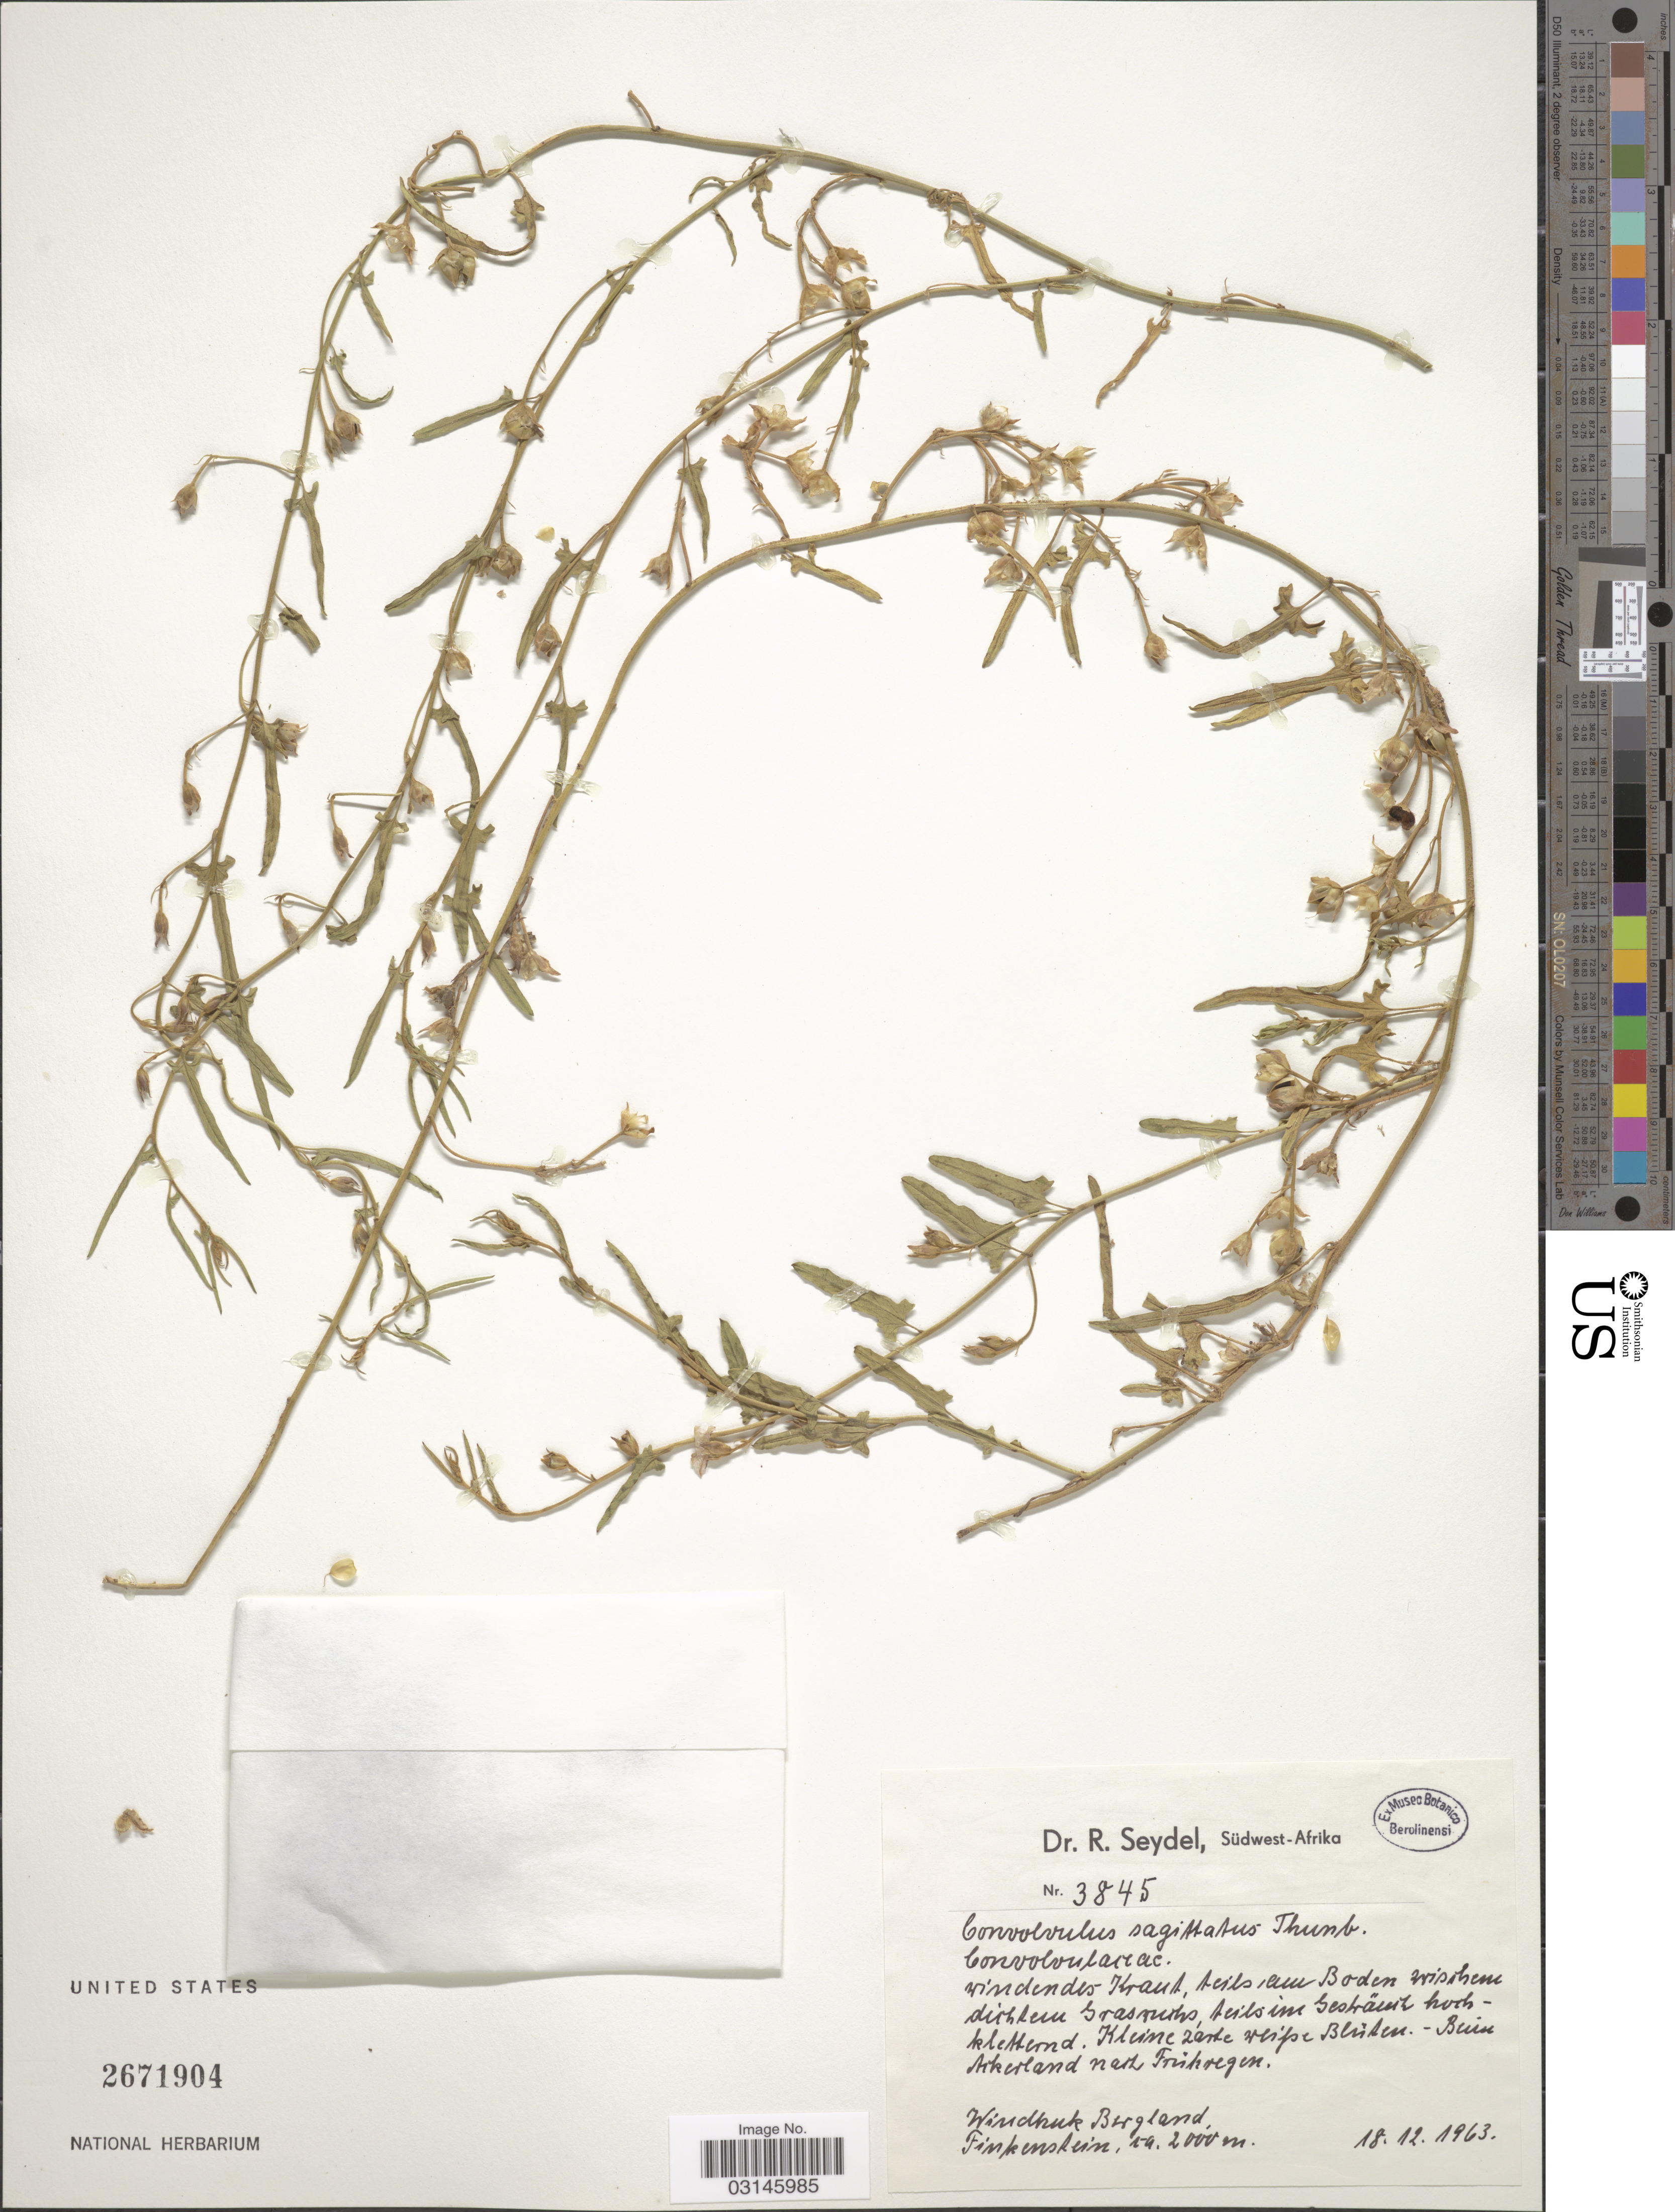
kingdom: Plantae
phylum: Tracheophyta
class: Magnoliopsida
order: Solanales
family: Convolvulaceae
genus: Convolvulus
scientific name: Convolvulus sagittatus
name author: Thunb.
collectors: R. Seydel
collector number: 3845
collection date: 1963-12-18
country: Namibia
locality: Windhuk Bergland, Finkenstein.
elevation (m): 2000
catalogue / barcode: US 2671904